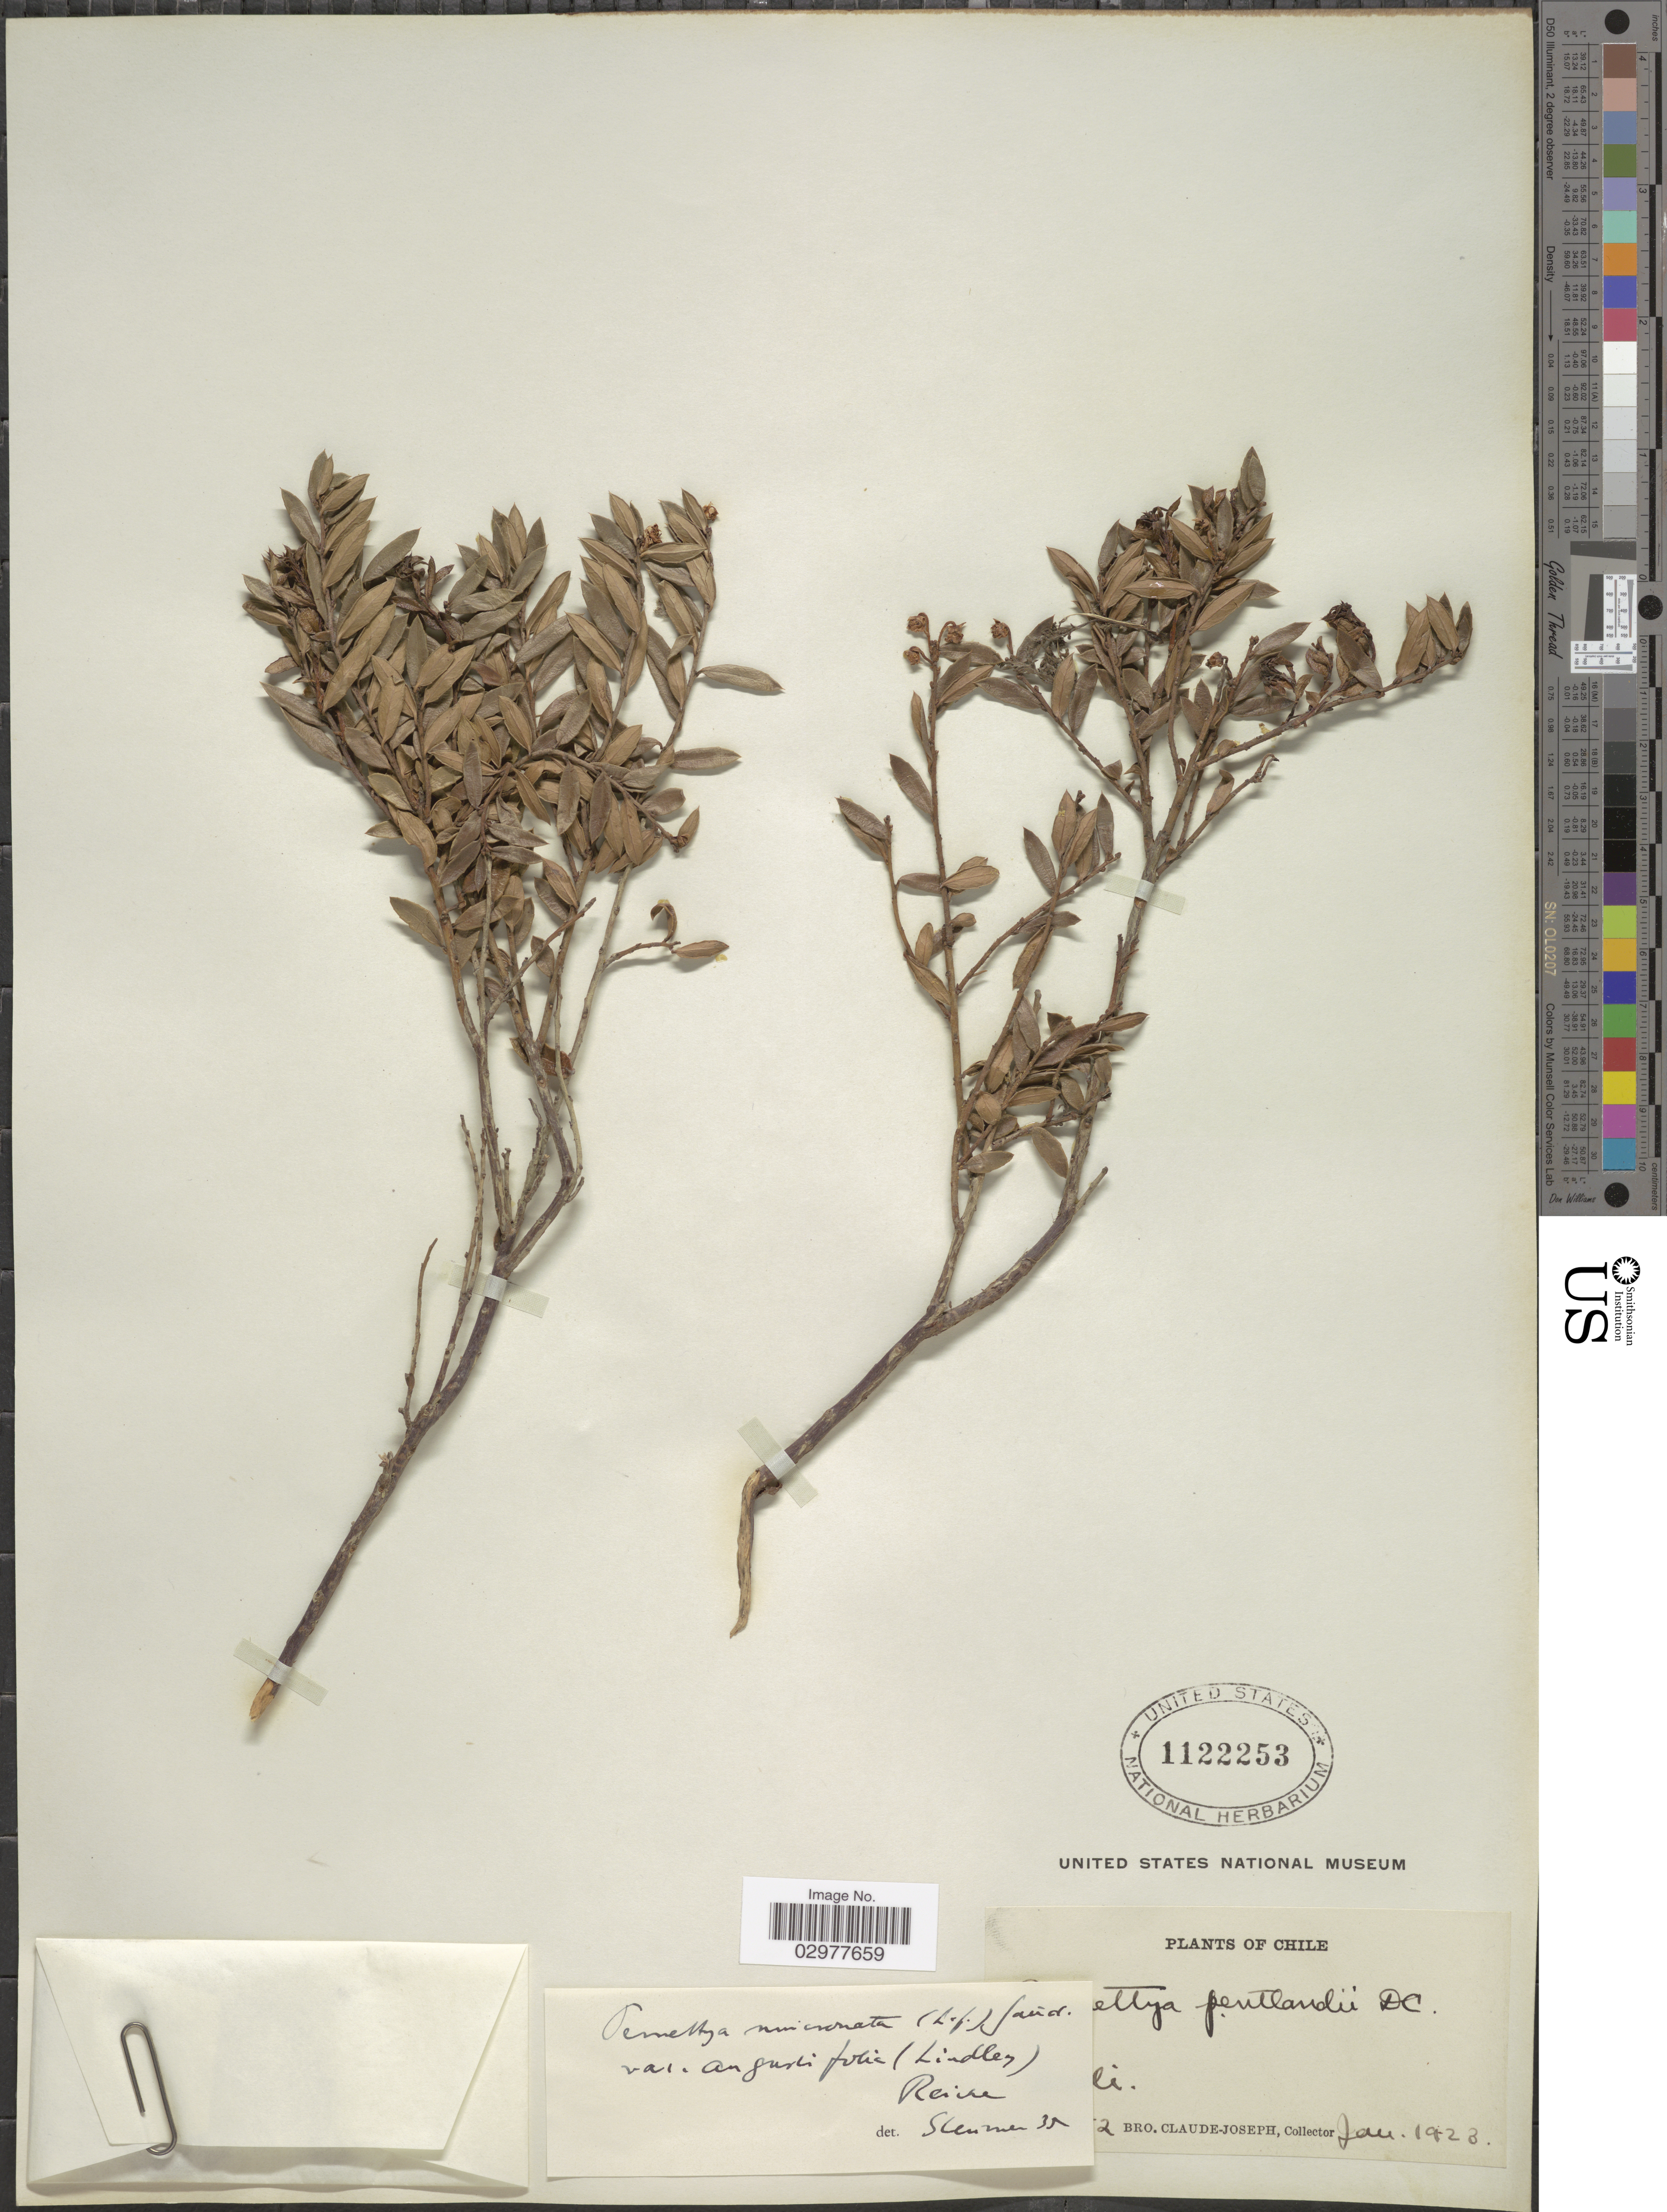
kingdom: Plantae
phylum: Tracheophyta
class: Magnoliopsida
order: Ericales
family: Ericaceae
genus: Pernettya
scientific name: Pernettya mucronata var. angustifolia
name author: (Lindl.) Reiche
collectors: Bro. Claude-Joseph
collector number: !2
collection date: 1928-01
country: Chile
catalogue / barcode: US 1122253